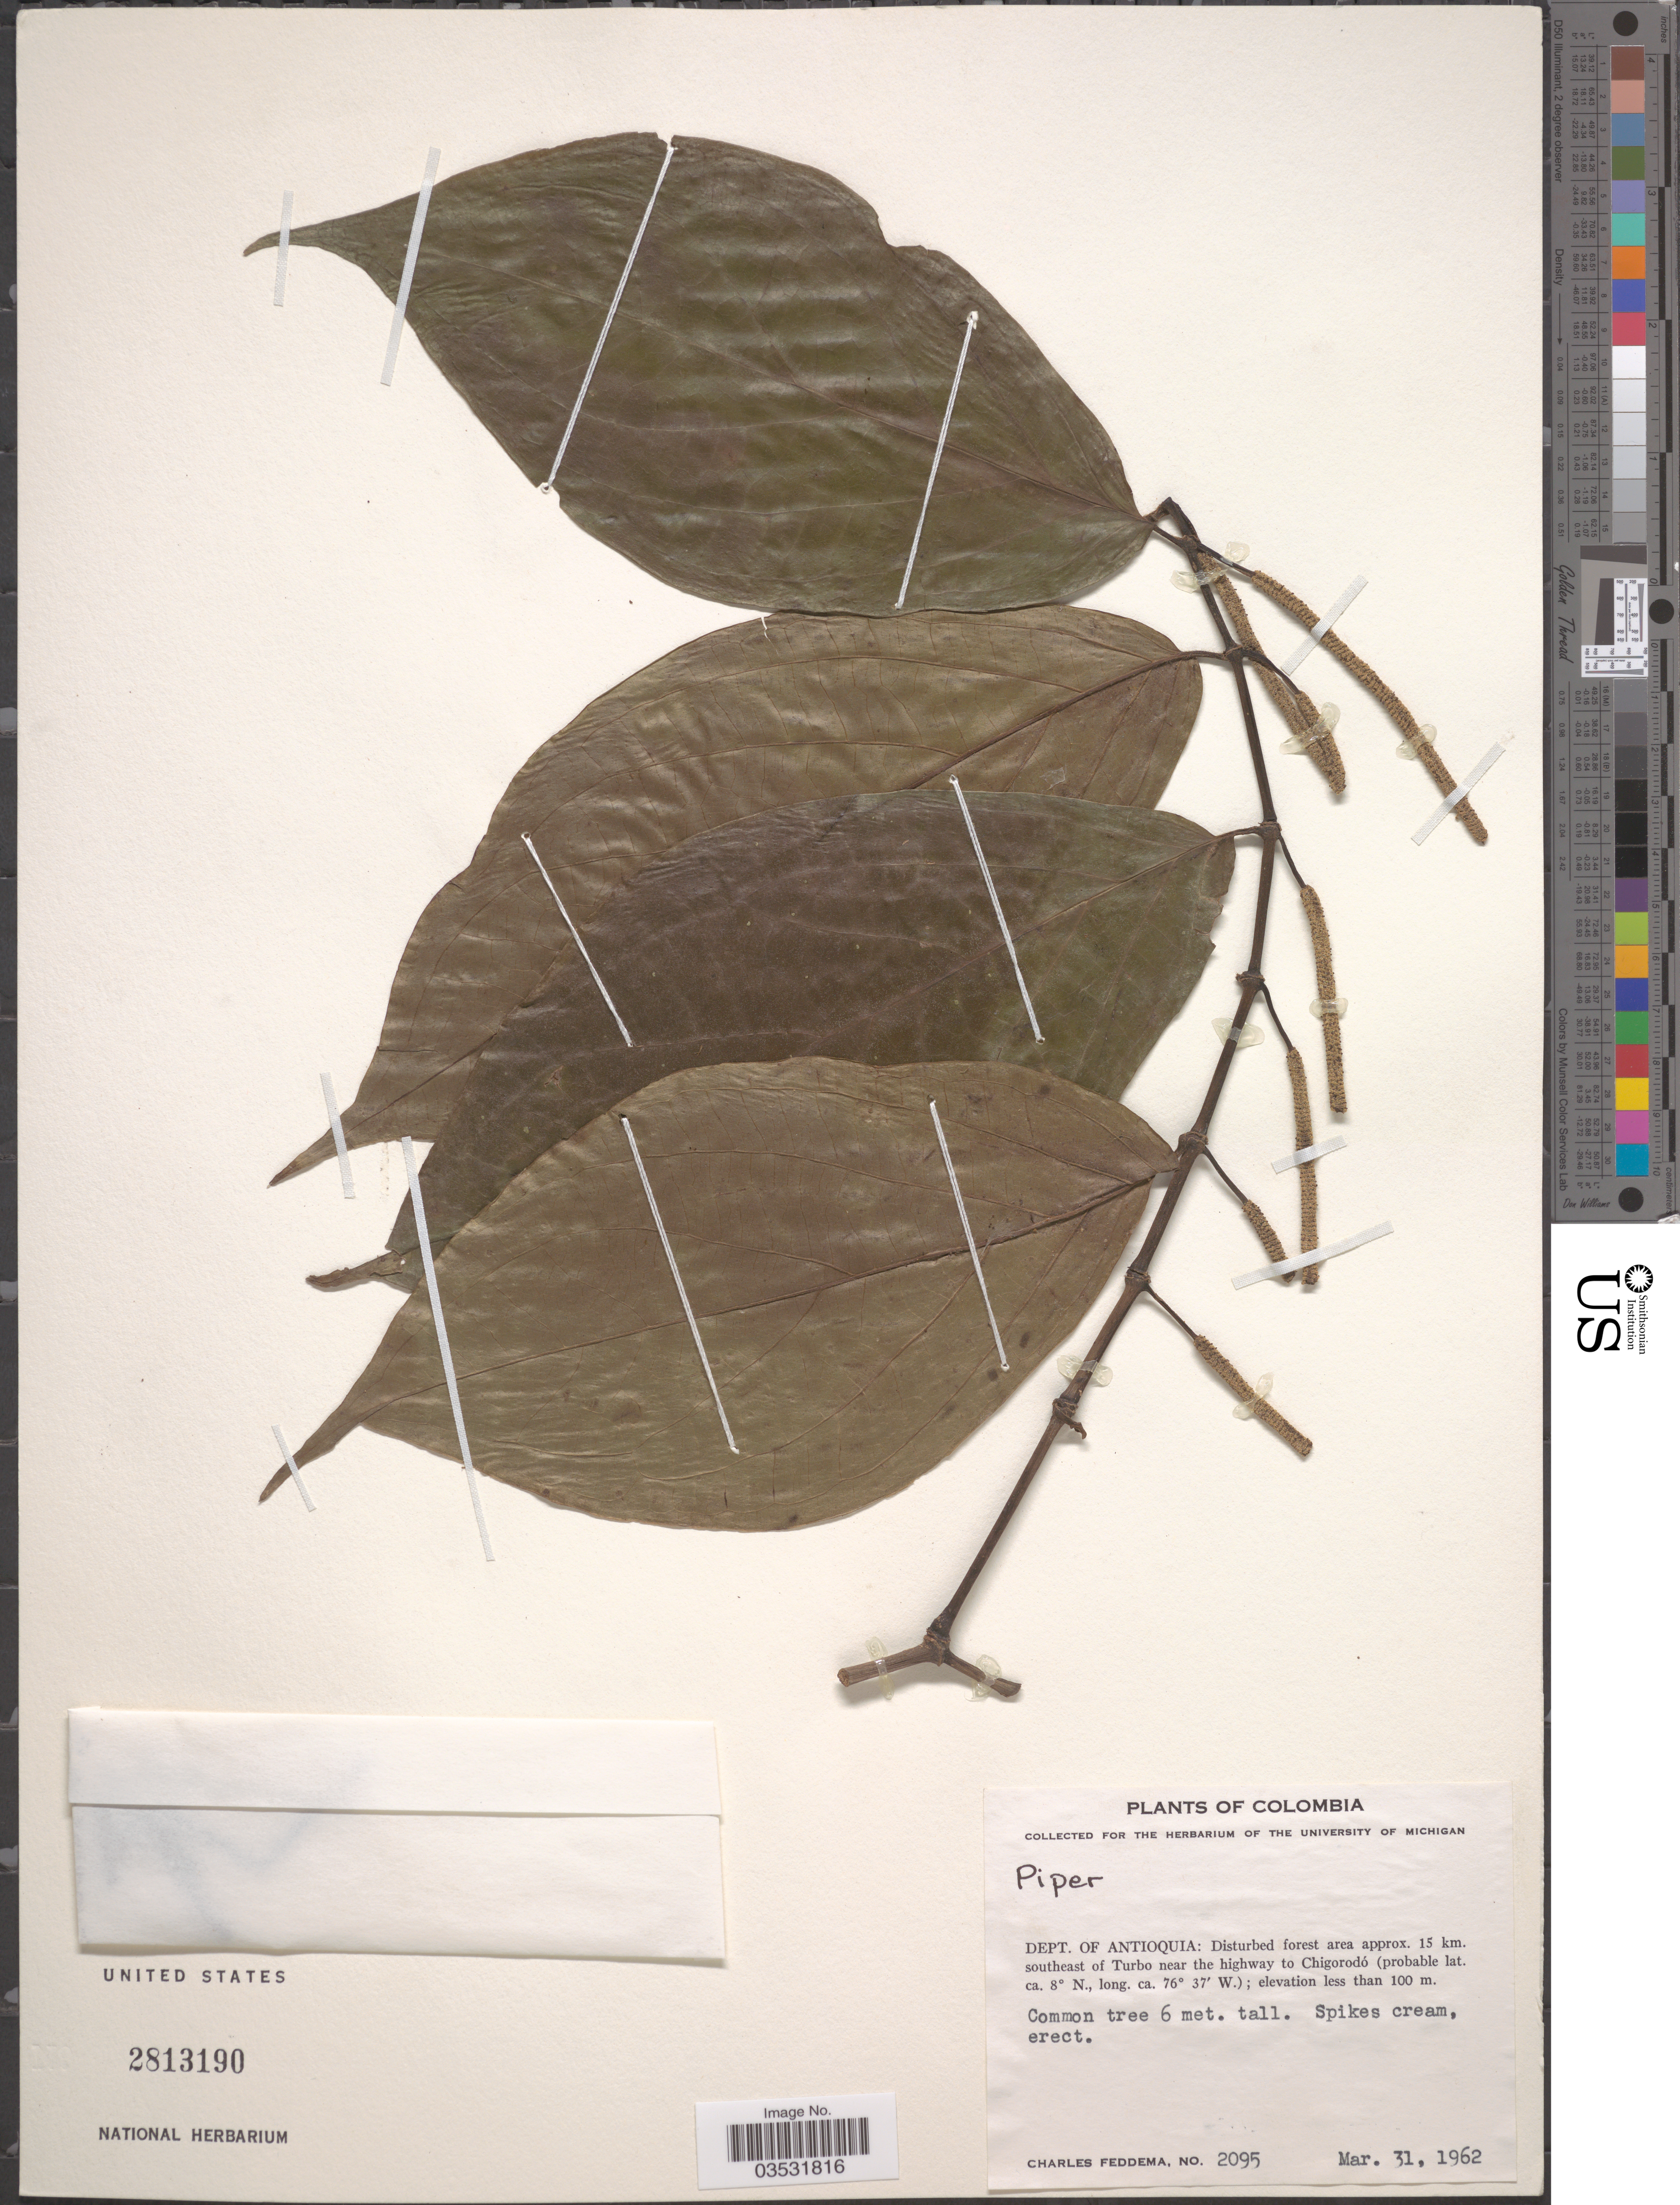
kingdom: Plantae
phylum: Tracheophyta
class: Magnoliopsida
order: Piperales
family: Piperaceae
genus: Piper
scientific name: Piper sp.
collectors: C. Feddema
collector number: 2095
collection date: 1962-03-31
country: Colombia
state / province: Antioquia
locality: Dept. of Antioquia: approx. 15 km. southeast of Turbo near the highway to Chigorodó.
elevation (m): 100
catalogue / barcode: US 2813190